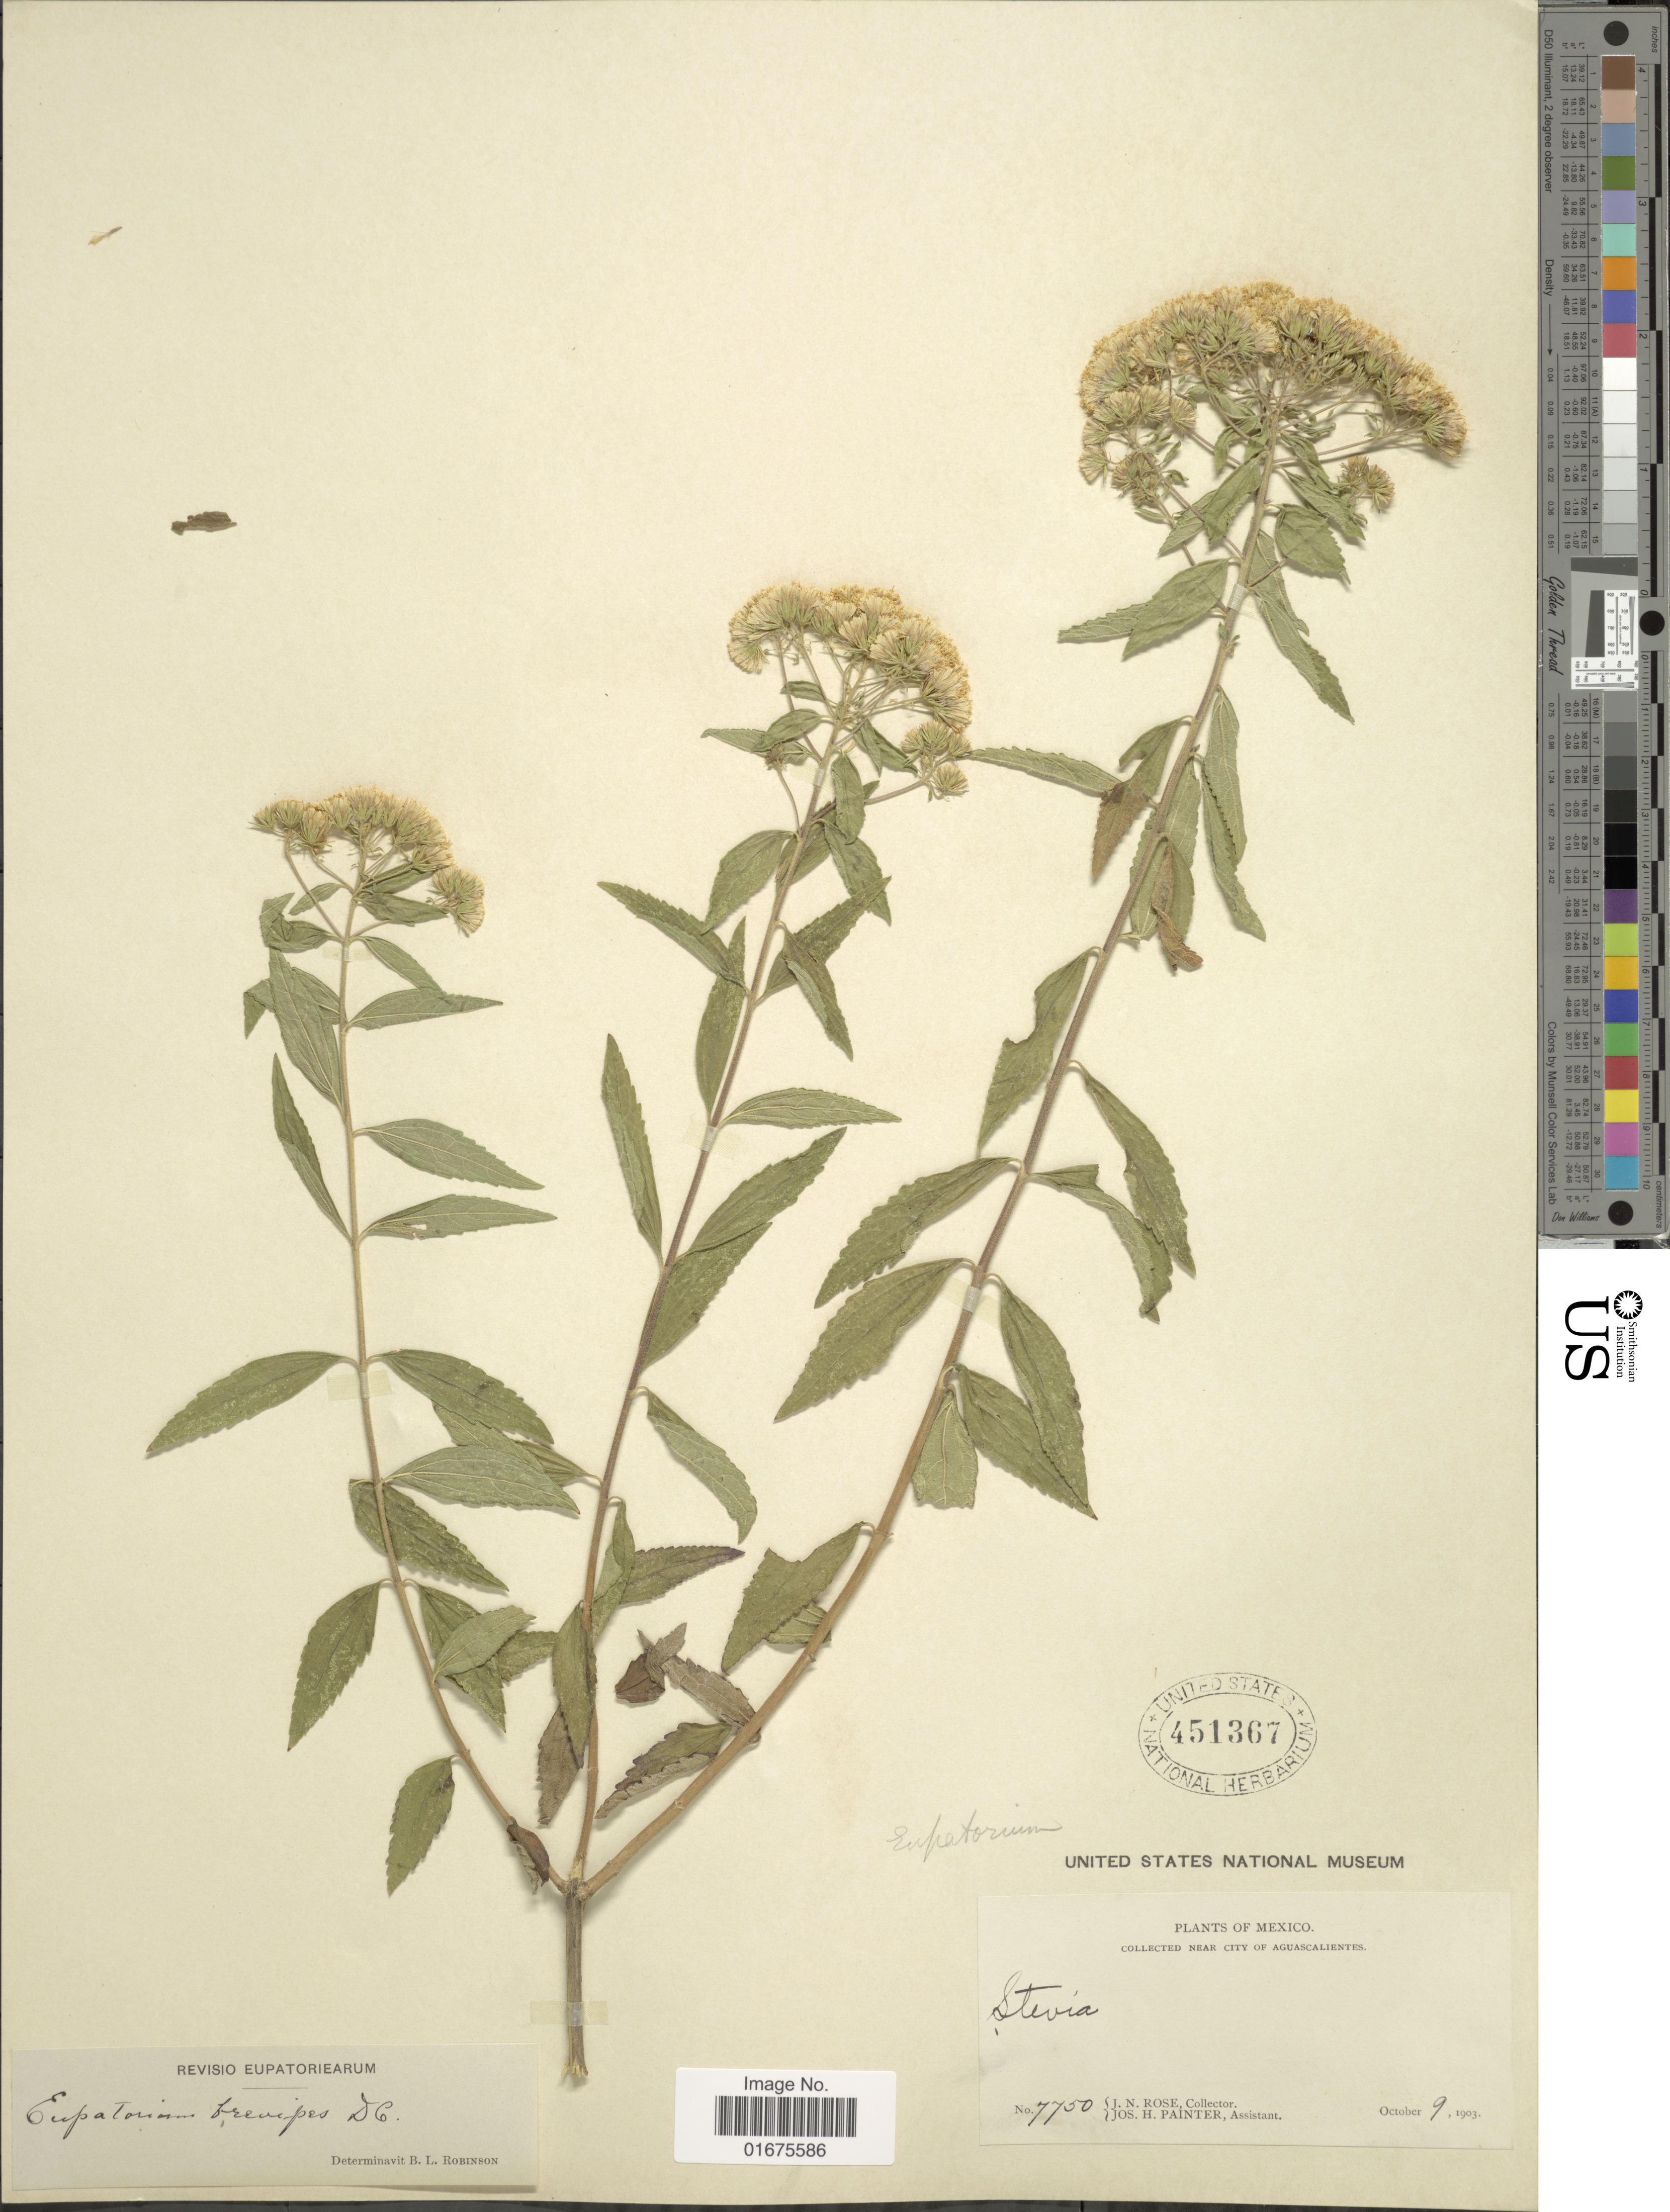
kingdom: Plantae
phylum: Tracheophyta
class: Magnoliopsida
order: Asterales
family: Asteraceae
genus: Ageratina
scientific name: Ageratina brevipes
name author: (DC.) R.M. King & H. Rob.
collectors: J. N. Rose & J. H. Painter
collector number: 7750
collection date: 1903-10-09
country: Mexico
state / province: Aguascalientes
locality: Near City of Aguascalientes, Stevia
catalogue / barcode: US 451367